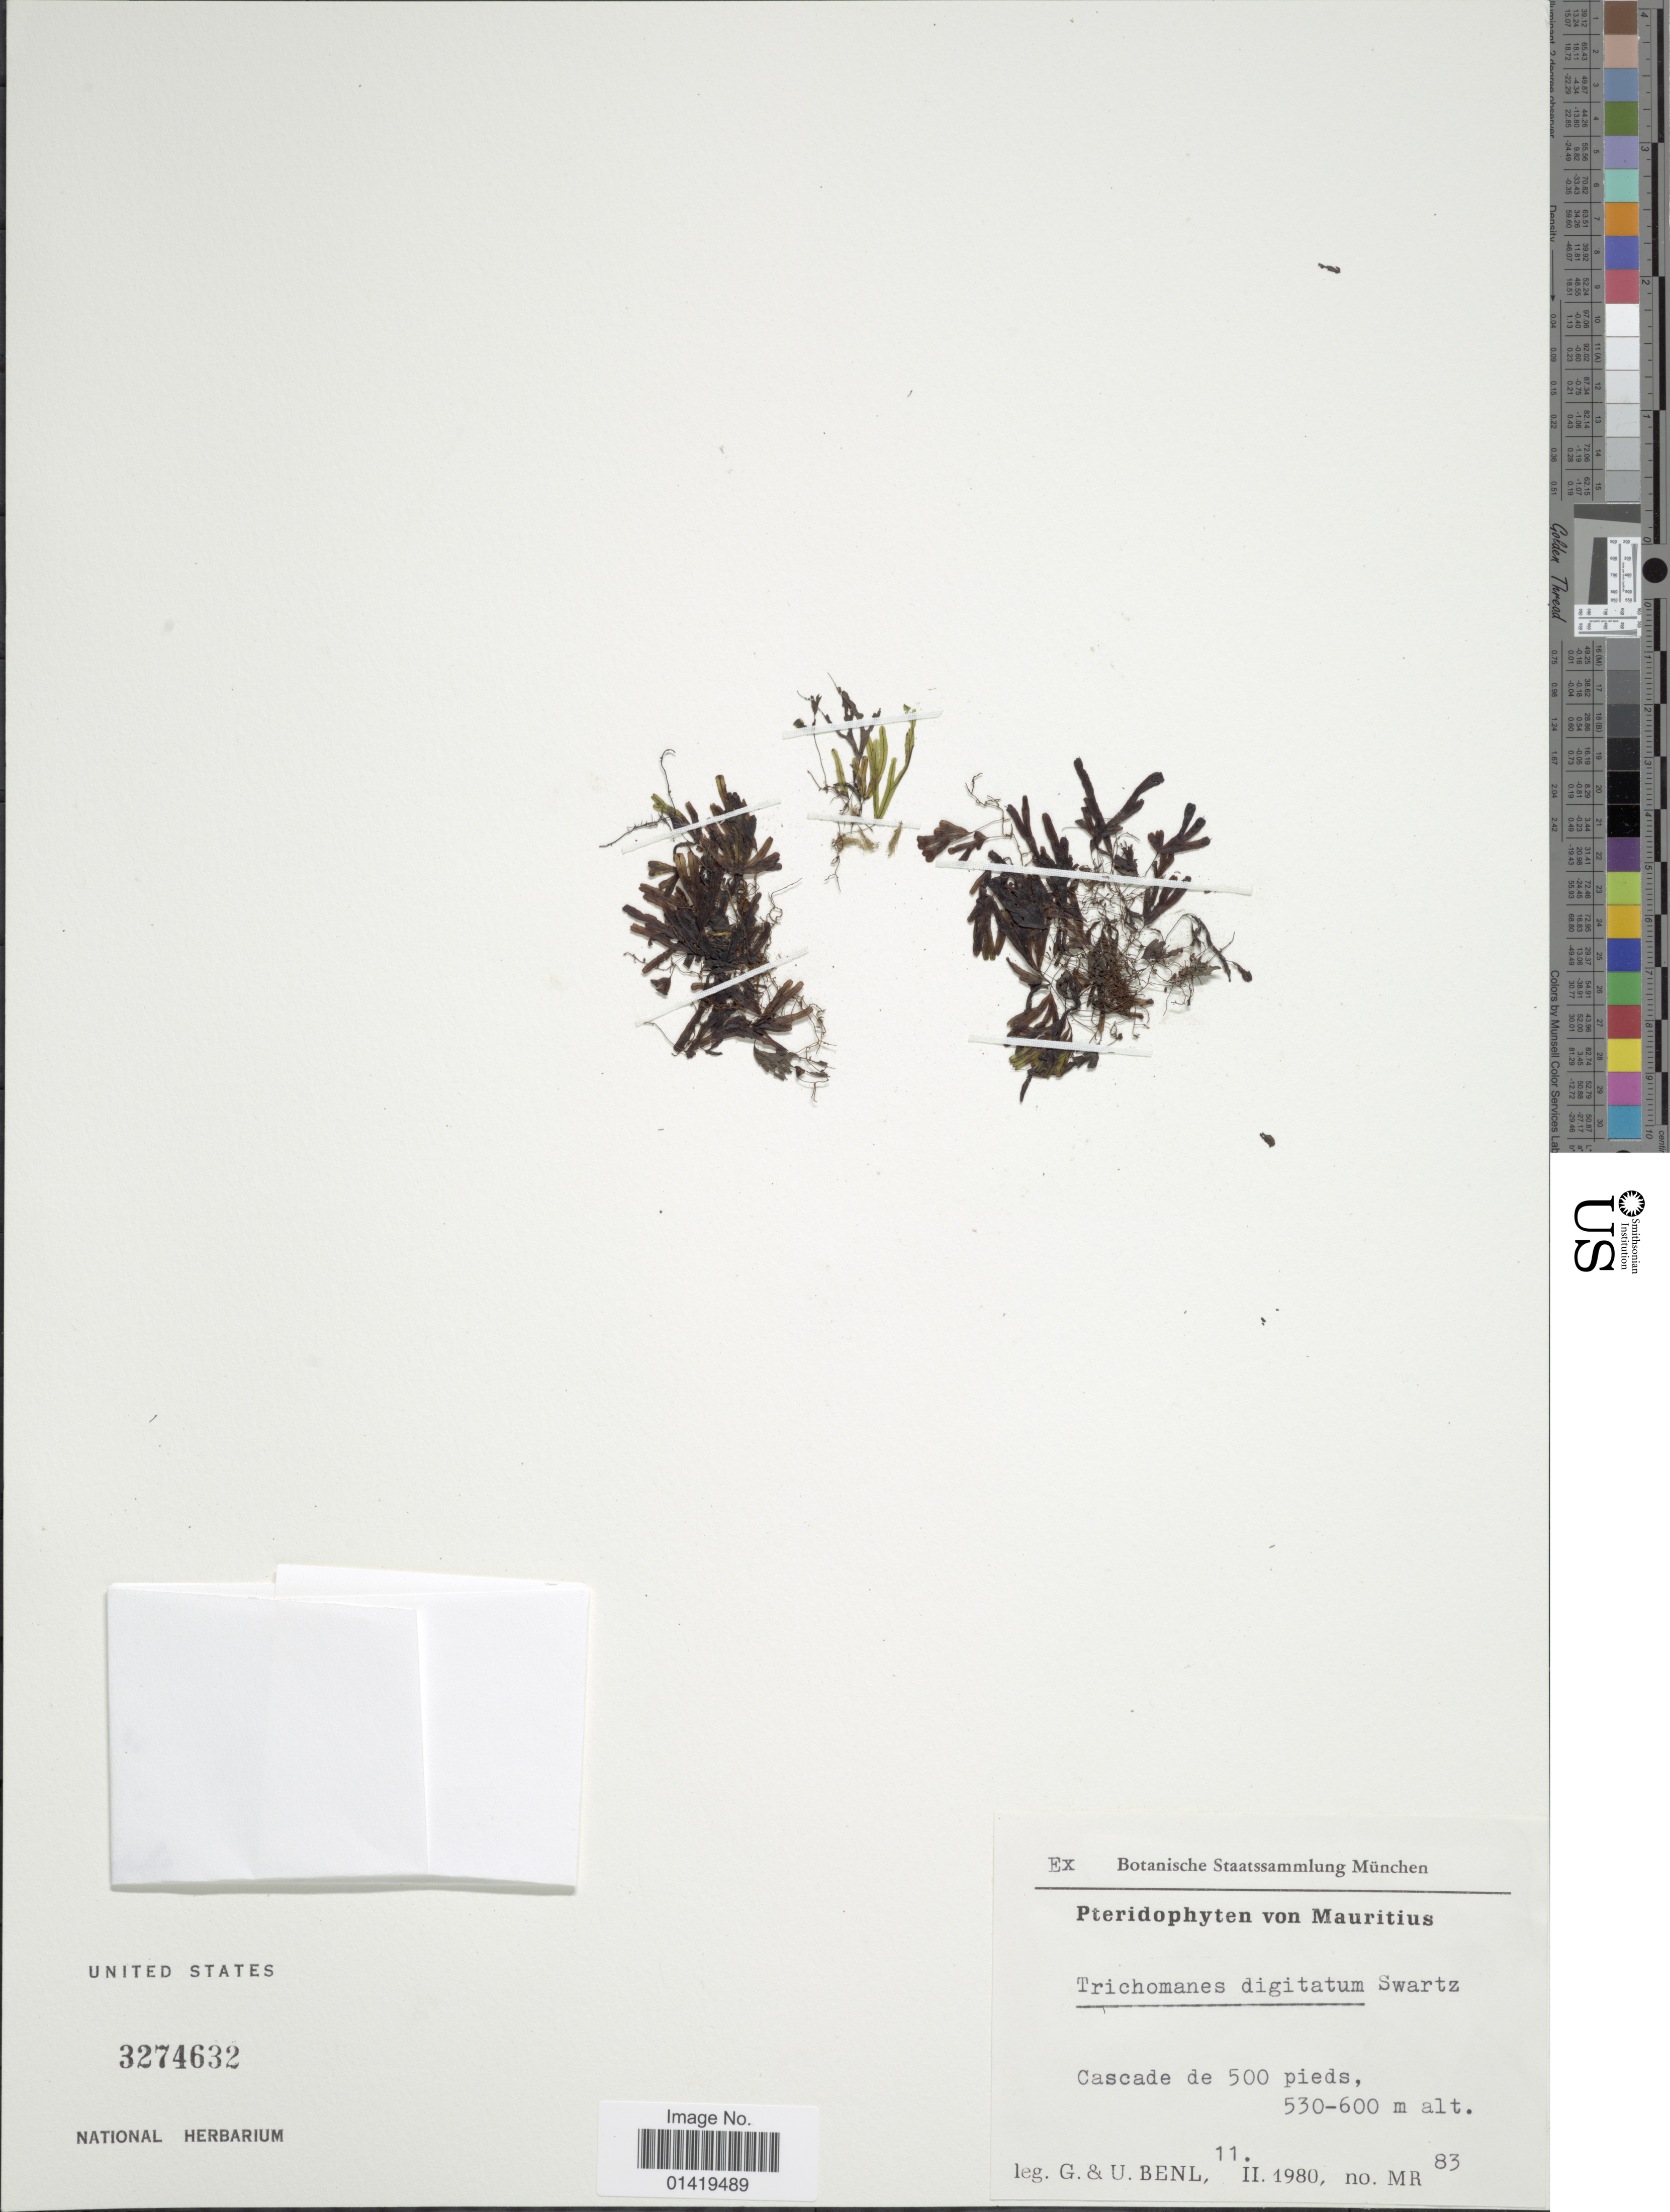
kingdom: Plantae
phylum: Tracheophyta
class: Polypodiopsida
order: Hymenophyllales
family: Hymenophyllaceae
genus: Hymenophyllum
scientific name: Hymenophyllum digitatum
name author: (Sw.) Fosberg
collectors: G. Benl & U. Benl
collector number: MR83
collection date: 1980-02-11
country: Mauritius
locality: Cascade de 500 pieds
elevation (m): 530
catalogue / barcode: US 3274632